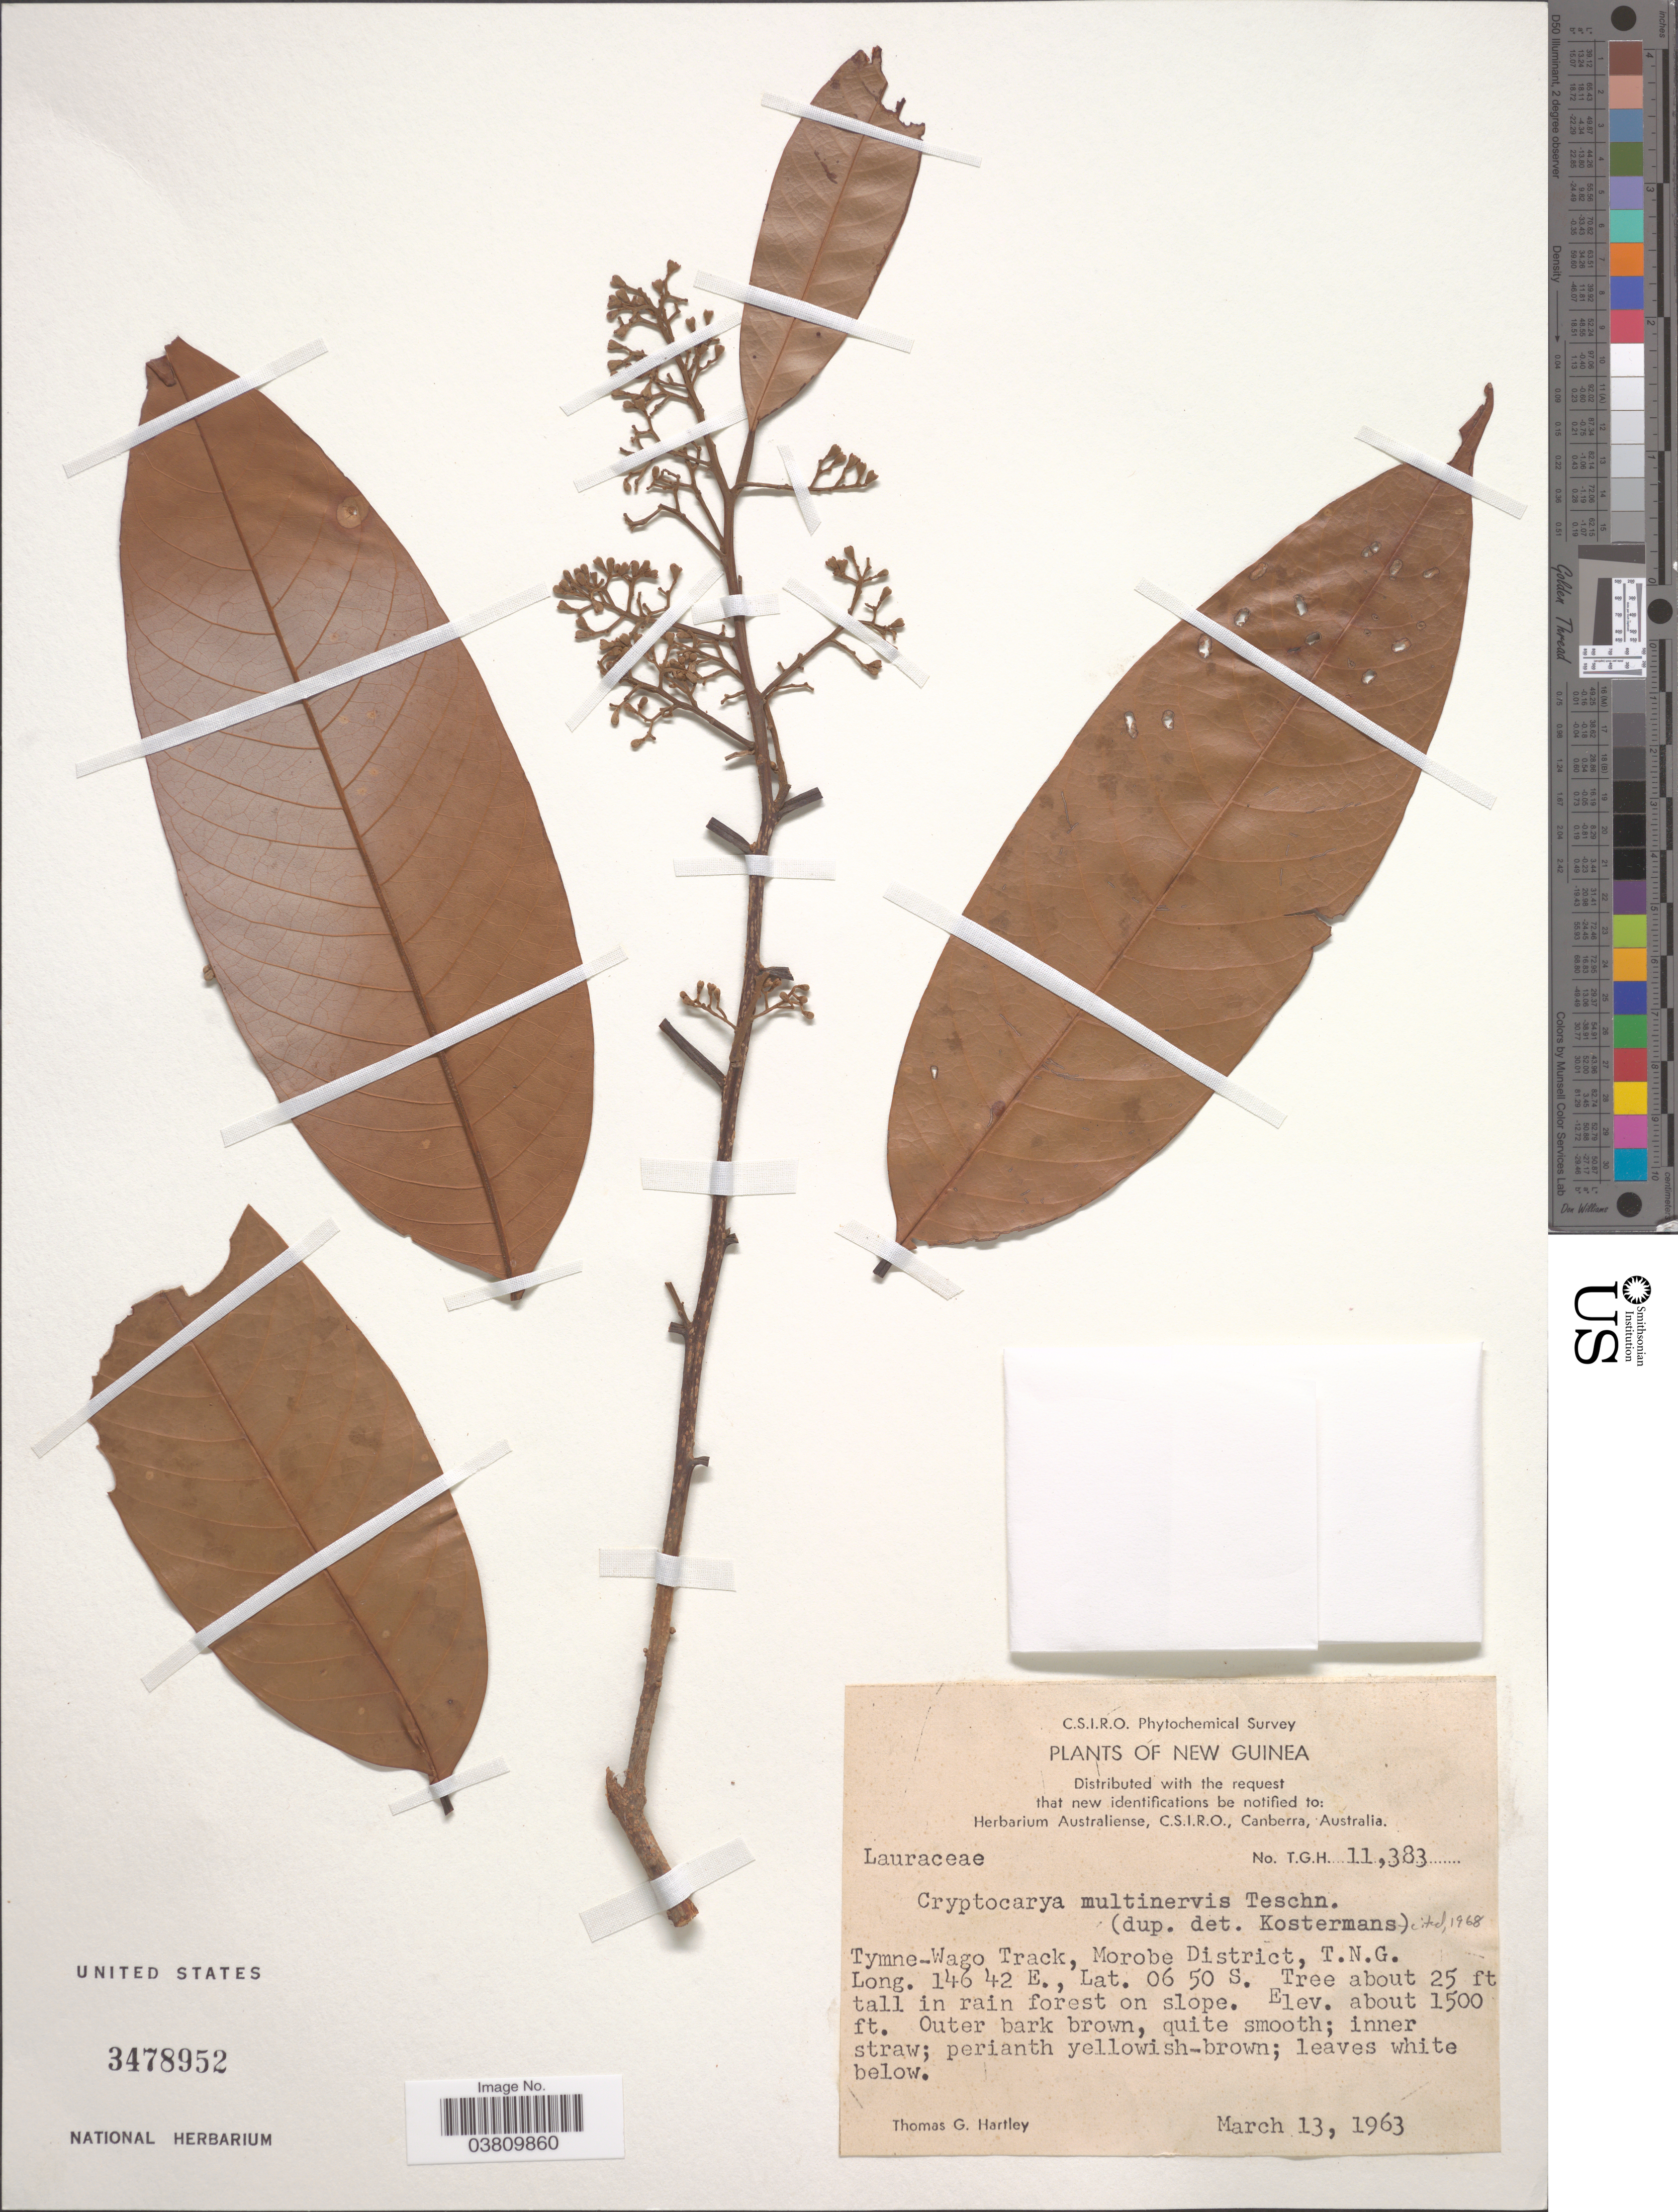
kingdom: Plantae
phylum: Tracheophyta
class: Magnoliopsida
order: Laurales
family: Lauraceae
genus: Cryptocarya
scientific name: Cryptocarya multinervis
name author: Teschner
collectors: T. G. Hartley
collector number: TGH 11383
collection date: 1963-03-13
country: Papua New Guinea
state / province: Morobe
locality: New Guinea. Tymne-Wago Track, Morobe District, T.N.G.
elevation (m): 457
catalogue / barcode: US 3478952